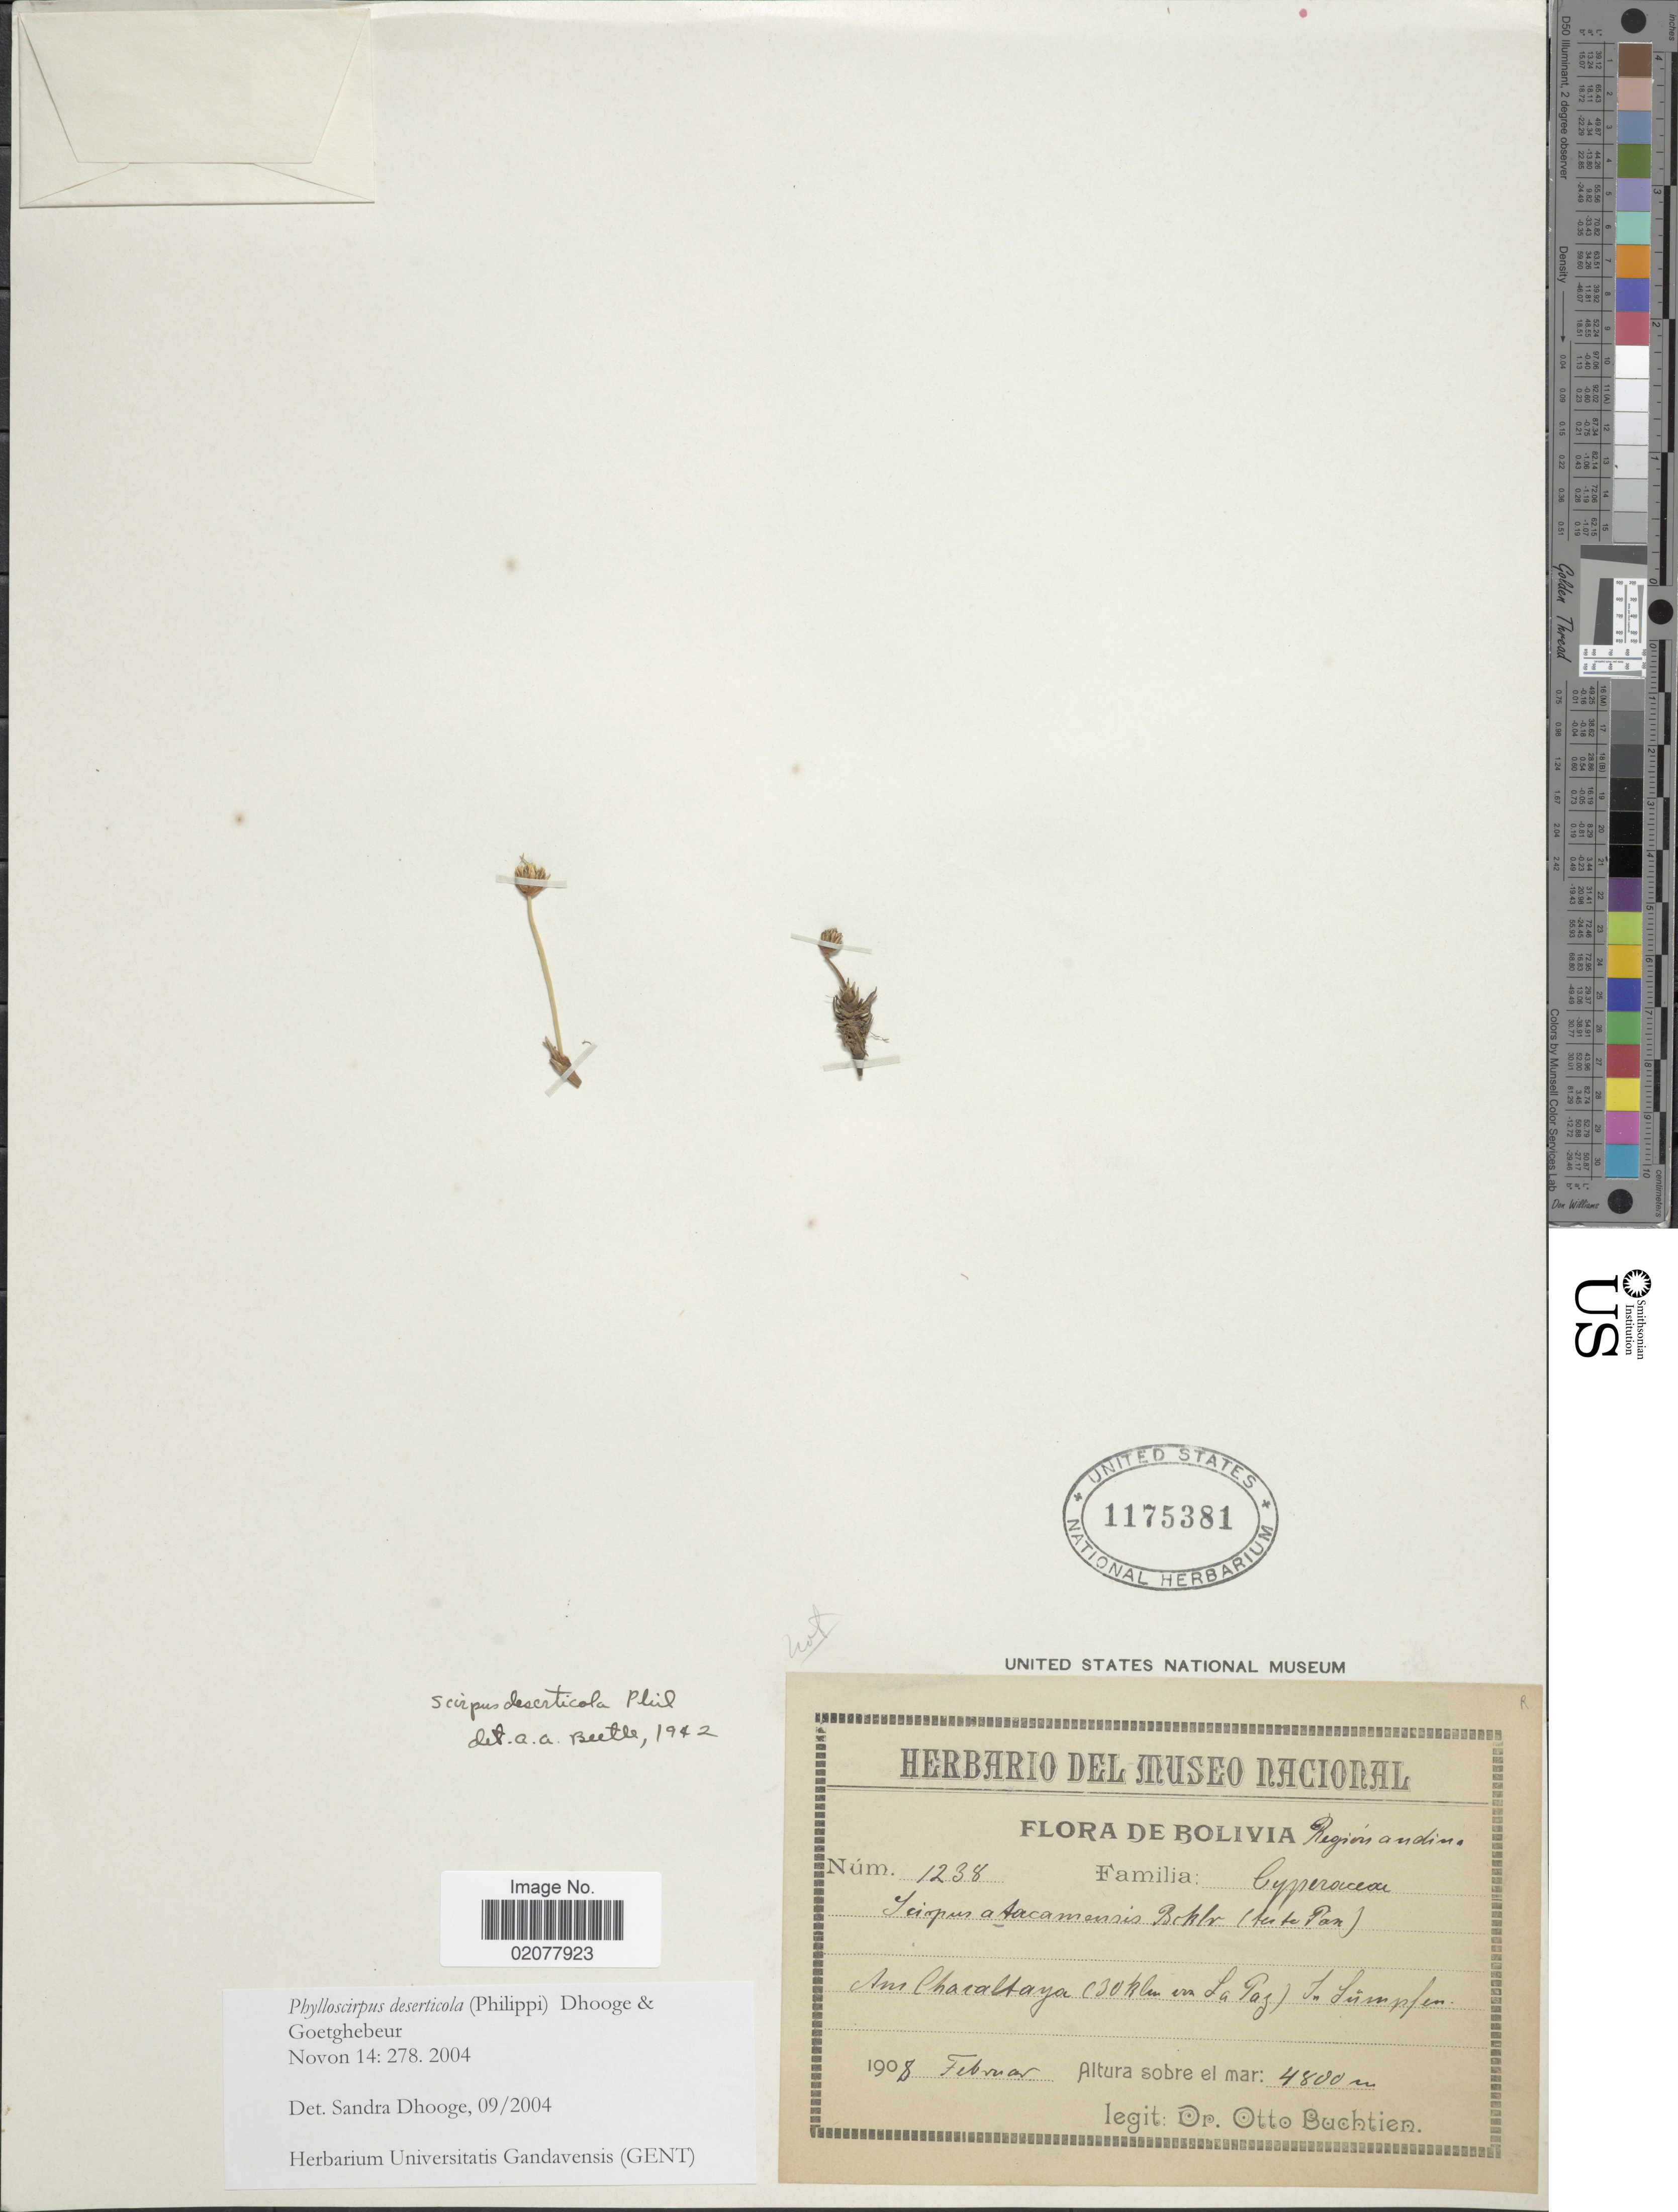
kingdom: Plantae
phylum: Tracheophyta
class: Liliopsida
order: Poales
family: Cyperaceae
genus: Phylloscirpus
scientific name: Phylloscirpus deserticola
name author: (Phil.) Dhooge & Goetgh.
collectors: O. Buchtien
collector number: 1238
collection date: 1908-02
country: Bolivia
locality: Región andina. am Chacaltaya (30 klm en La Paz) In Sümpfen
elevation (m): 4800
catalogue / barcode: US 1175381